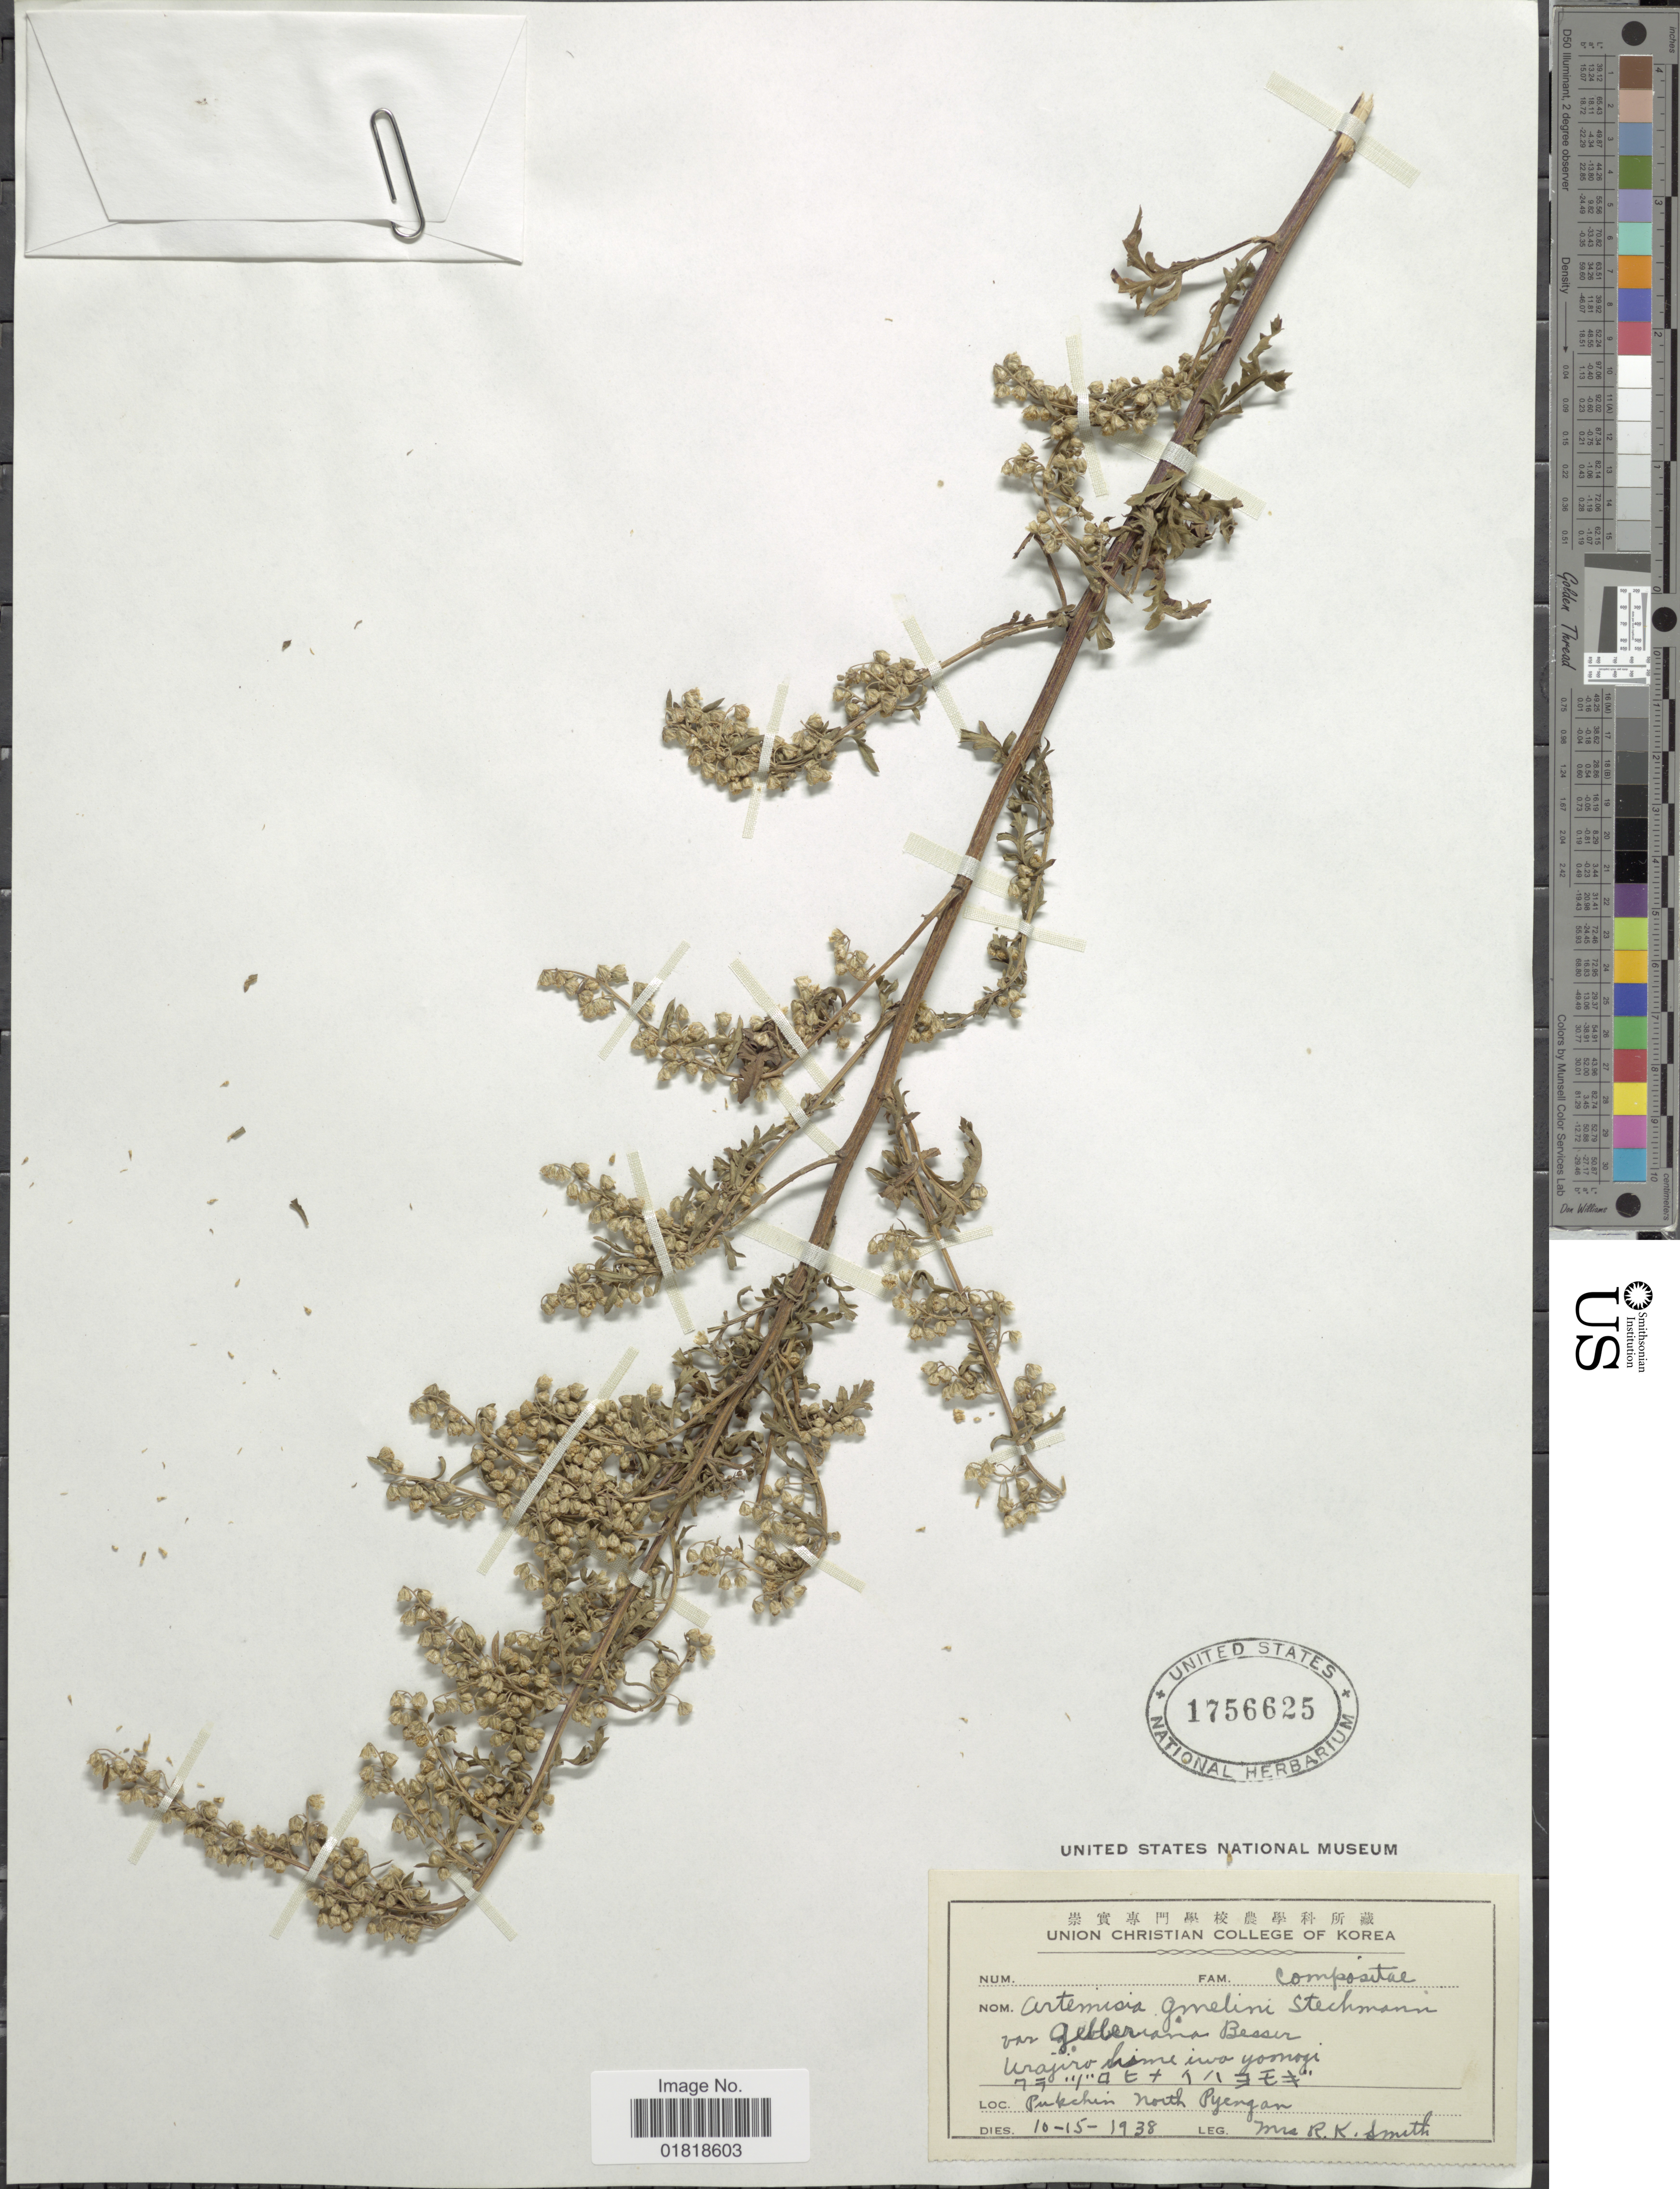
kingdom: Plantae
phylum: Tracheophyta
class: Magnoliopsida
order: Asterales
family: Asteraceae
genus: Artemisia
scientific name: Artemisia gmelinii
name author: G.H. Weber ex Stechm.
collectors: Mrs. R. K. Smith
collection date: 1938-10-15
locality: Pukchin north Pyengan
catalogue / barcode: US 1756625